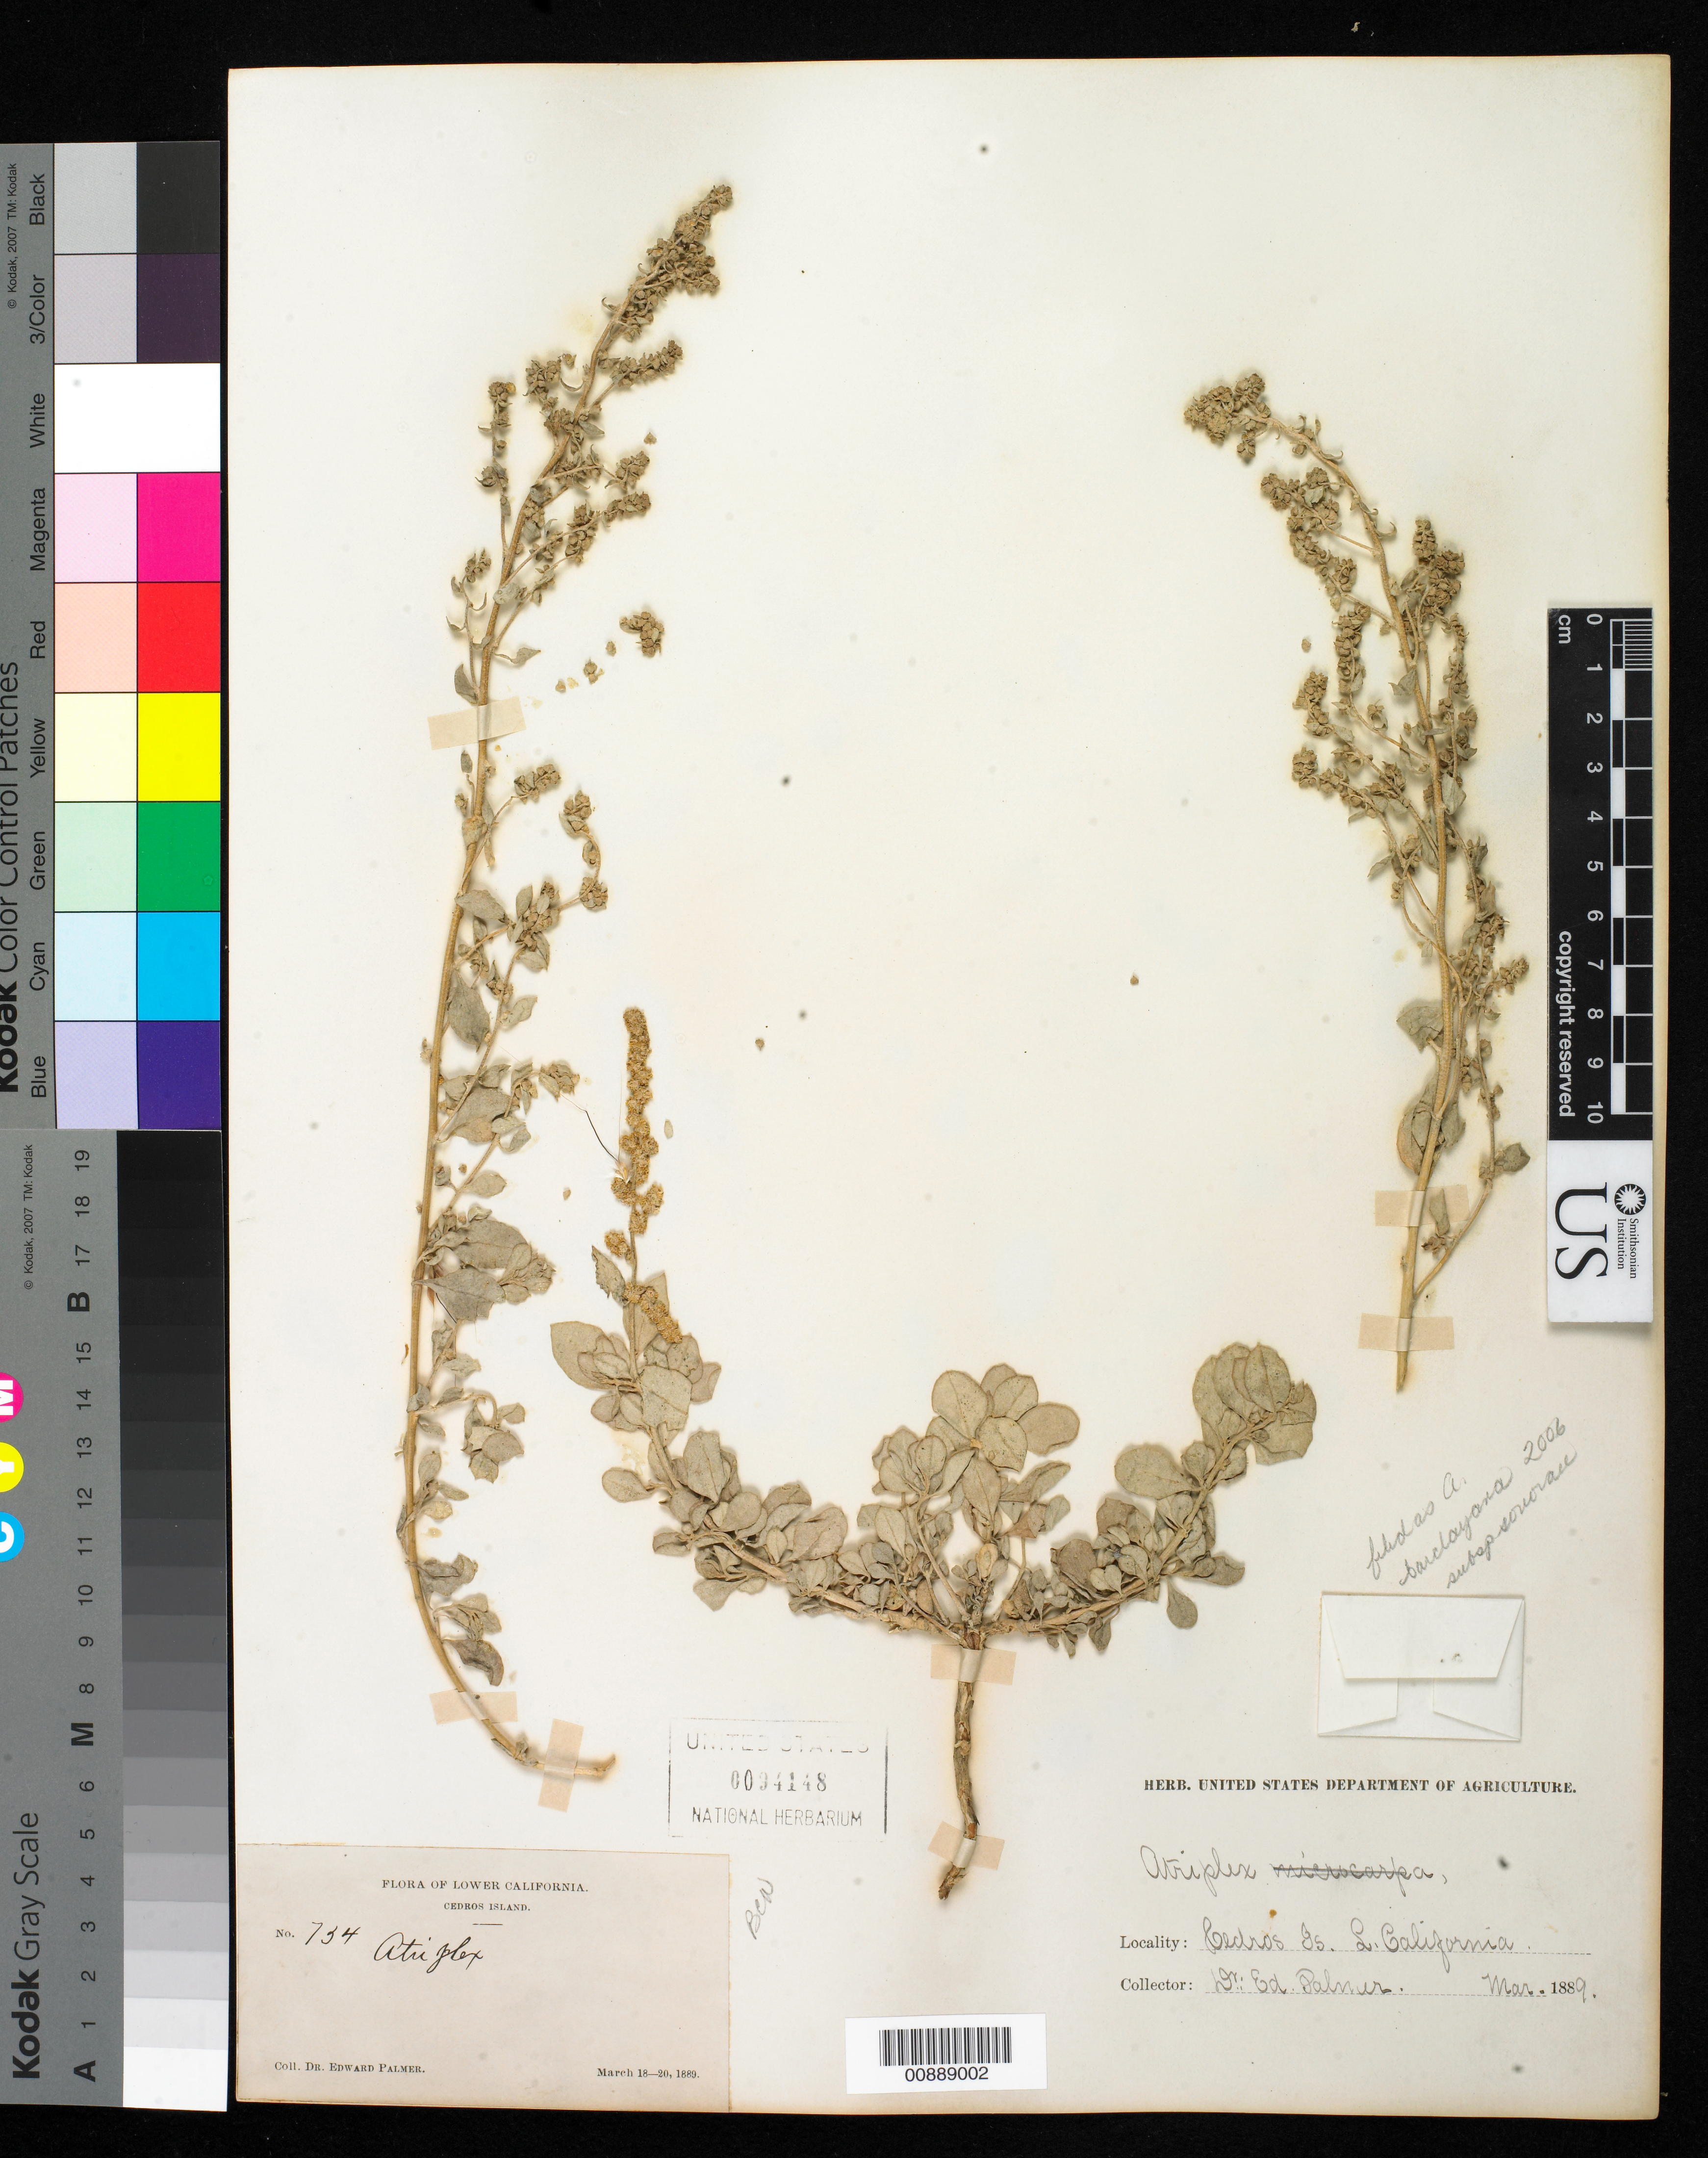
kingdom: Plantae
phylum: Tracheophyta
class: Magnoliopsida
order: Caryophyllales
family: Amaranthaceae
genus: Atriplex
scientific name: Atriplex barclayana subsp. sonorae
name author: (Standl.) H.M. Hall & Clem.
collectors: E. Palmer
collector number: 734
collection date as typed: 18 Mar 1889 to 20 Mar 1889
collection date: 1889-03-18/1889-03-20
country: Mexico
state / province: Baja California Norte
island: Cedros I.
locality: Cedros Island, Baja California.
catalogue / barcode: US 94148